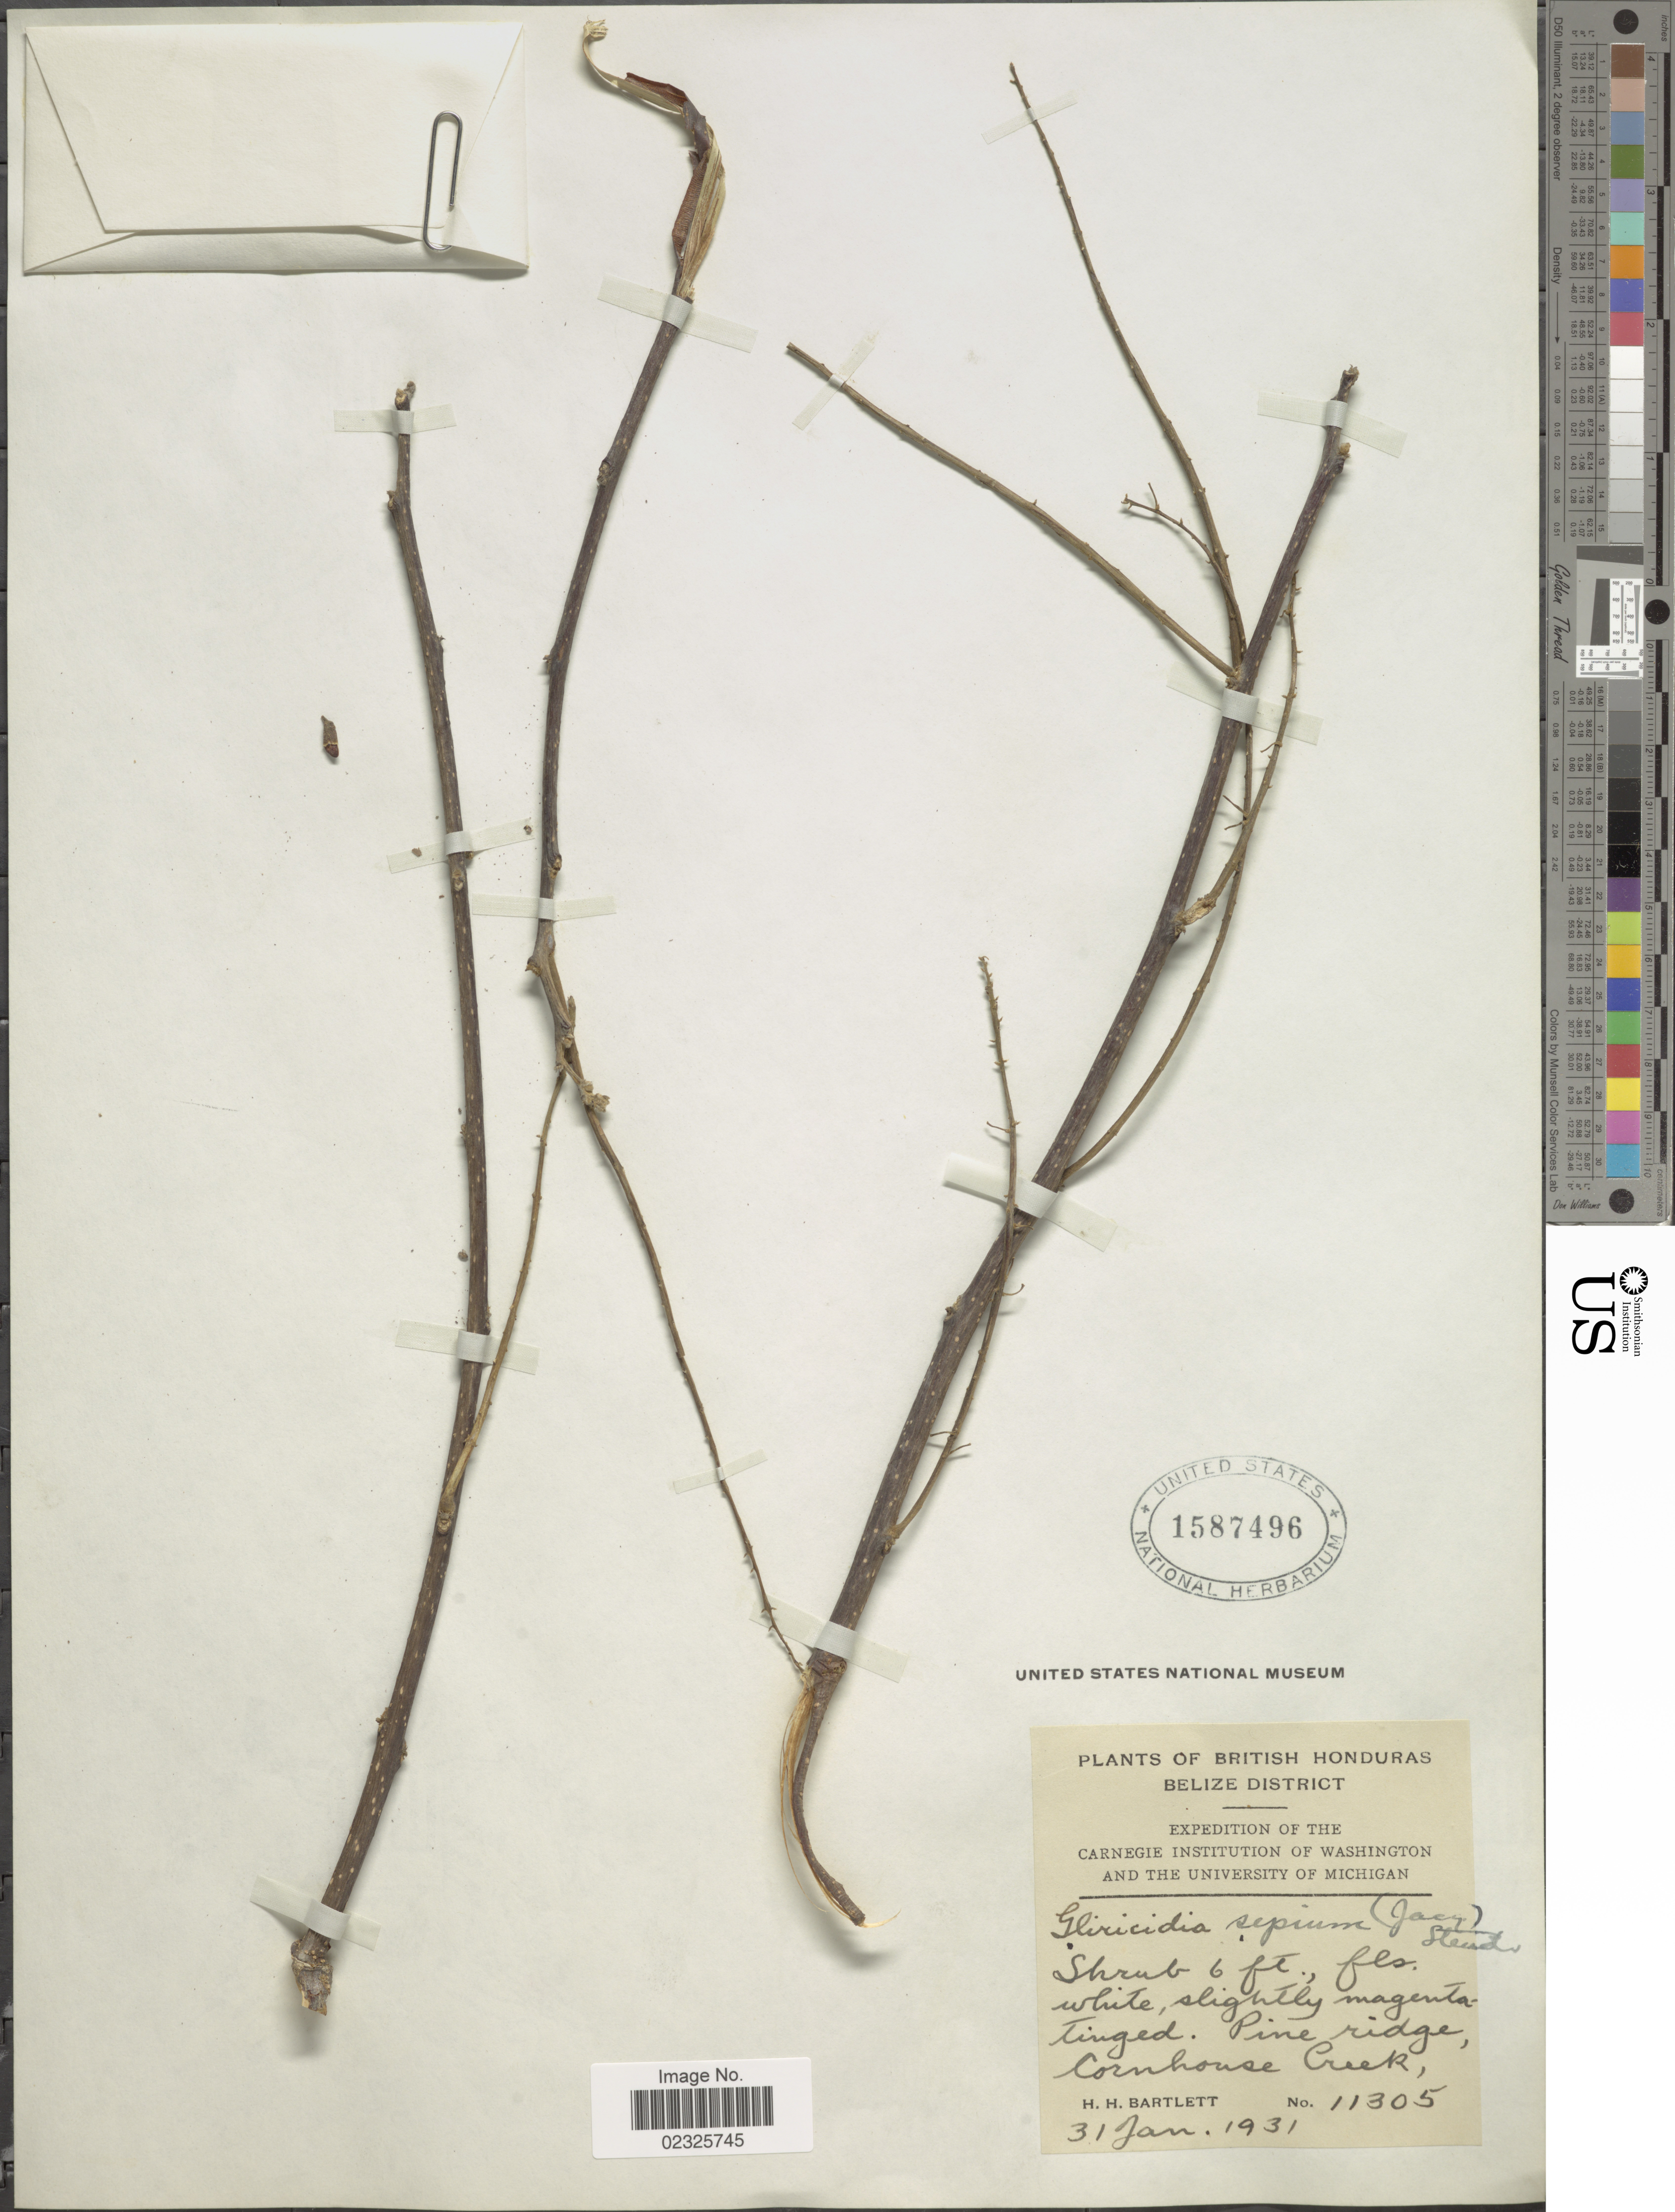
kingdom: Plantae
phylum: Tracheophyta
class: Magnoliopsida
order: Fabales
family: Fabaceae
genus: Gliricidia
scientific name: Gliricidia sepium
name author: (Jacq.) Kunth ex Walp.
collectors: H. H. Bartlett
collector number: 11305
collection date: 1931-01-31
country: Belize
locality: British Honduras. Pine ridge, Cornhouse Creek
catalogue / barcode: US 1587496